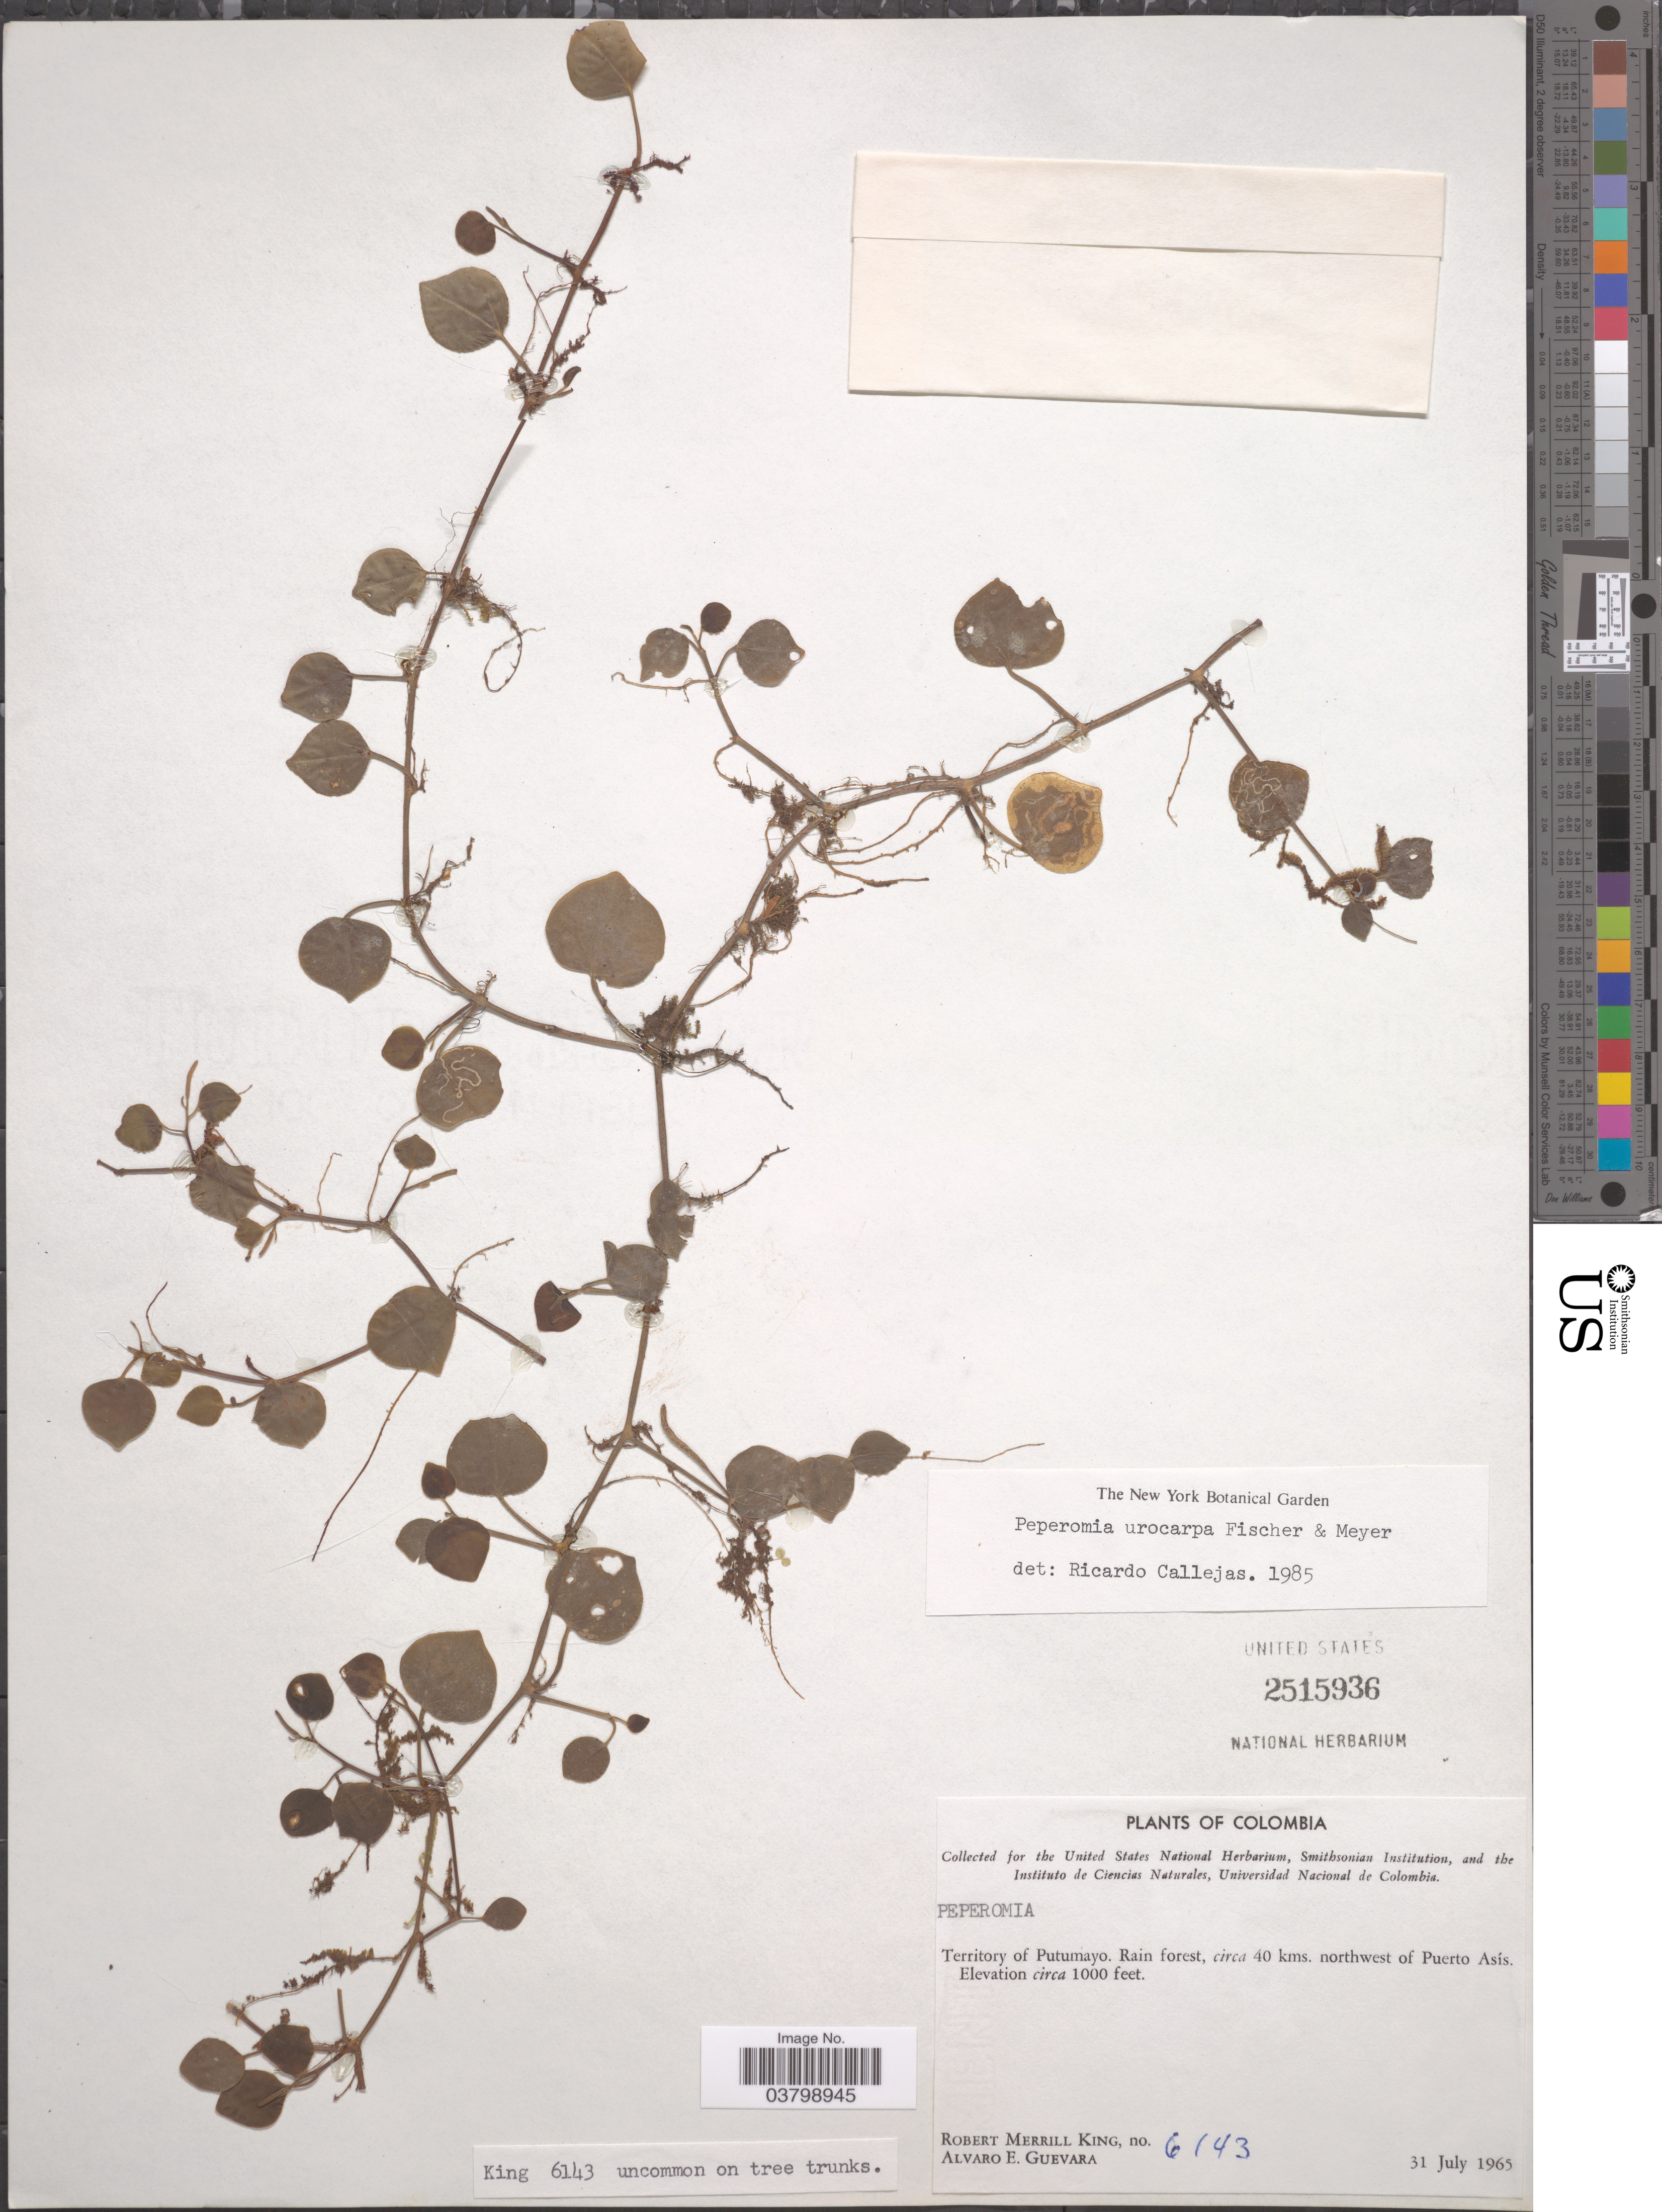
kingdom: Plantae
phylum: Tracheophyta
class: Magnoliopsida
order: Piperales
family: Piperaceae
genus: Peperomia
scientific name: Peperomia urocarpa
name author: Fisch. & C.A. Mey.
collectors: R. M. King & A. E. Guevara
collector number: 6143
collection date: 1965-07-31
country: Colombia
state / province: Putumayo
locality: Rain forest, circa 40 kms. northwest of Puerto Asís.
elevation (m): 305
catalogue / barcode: US 2515936